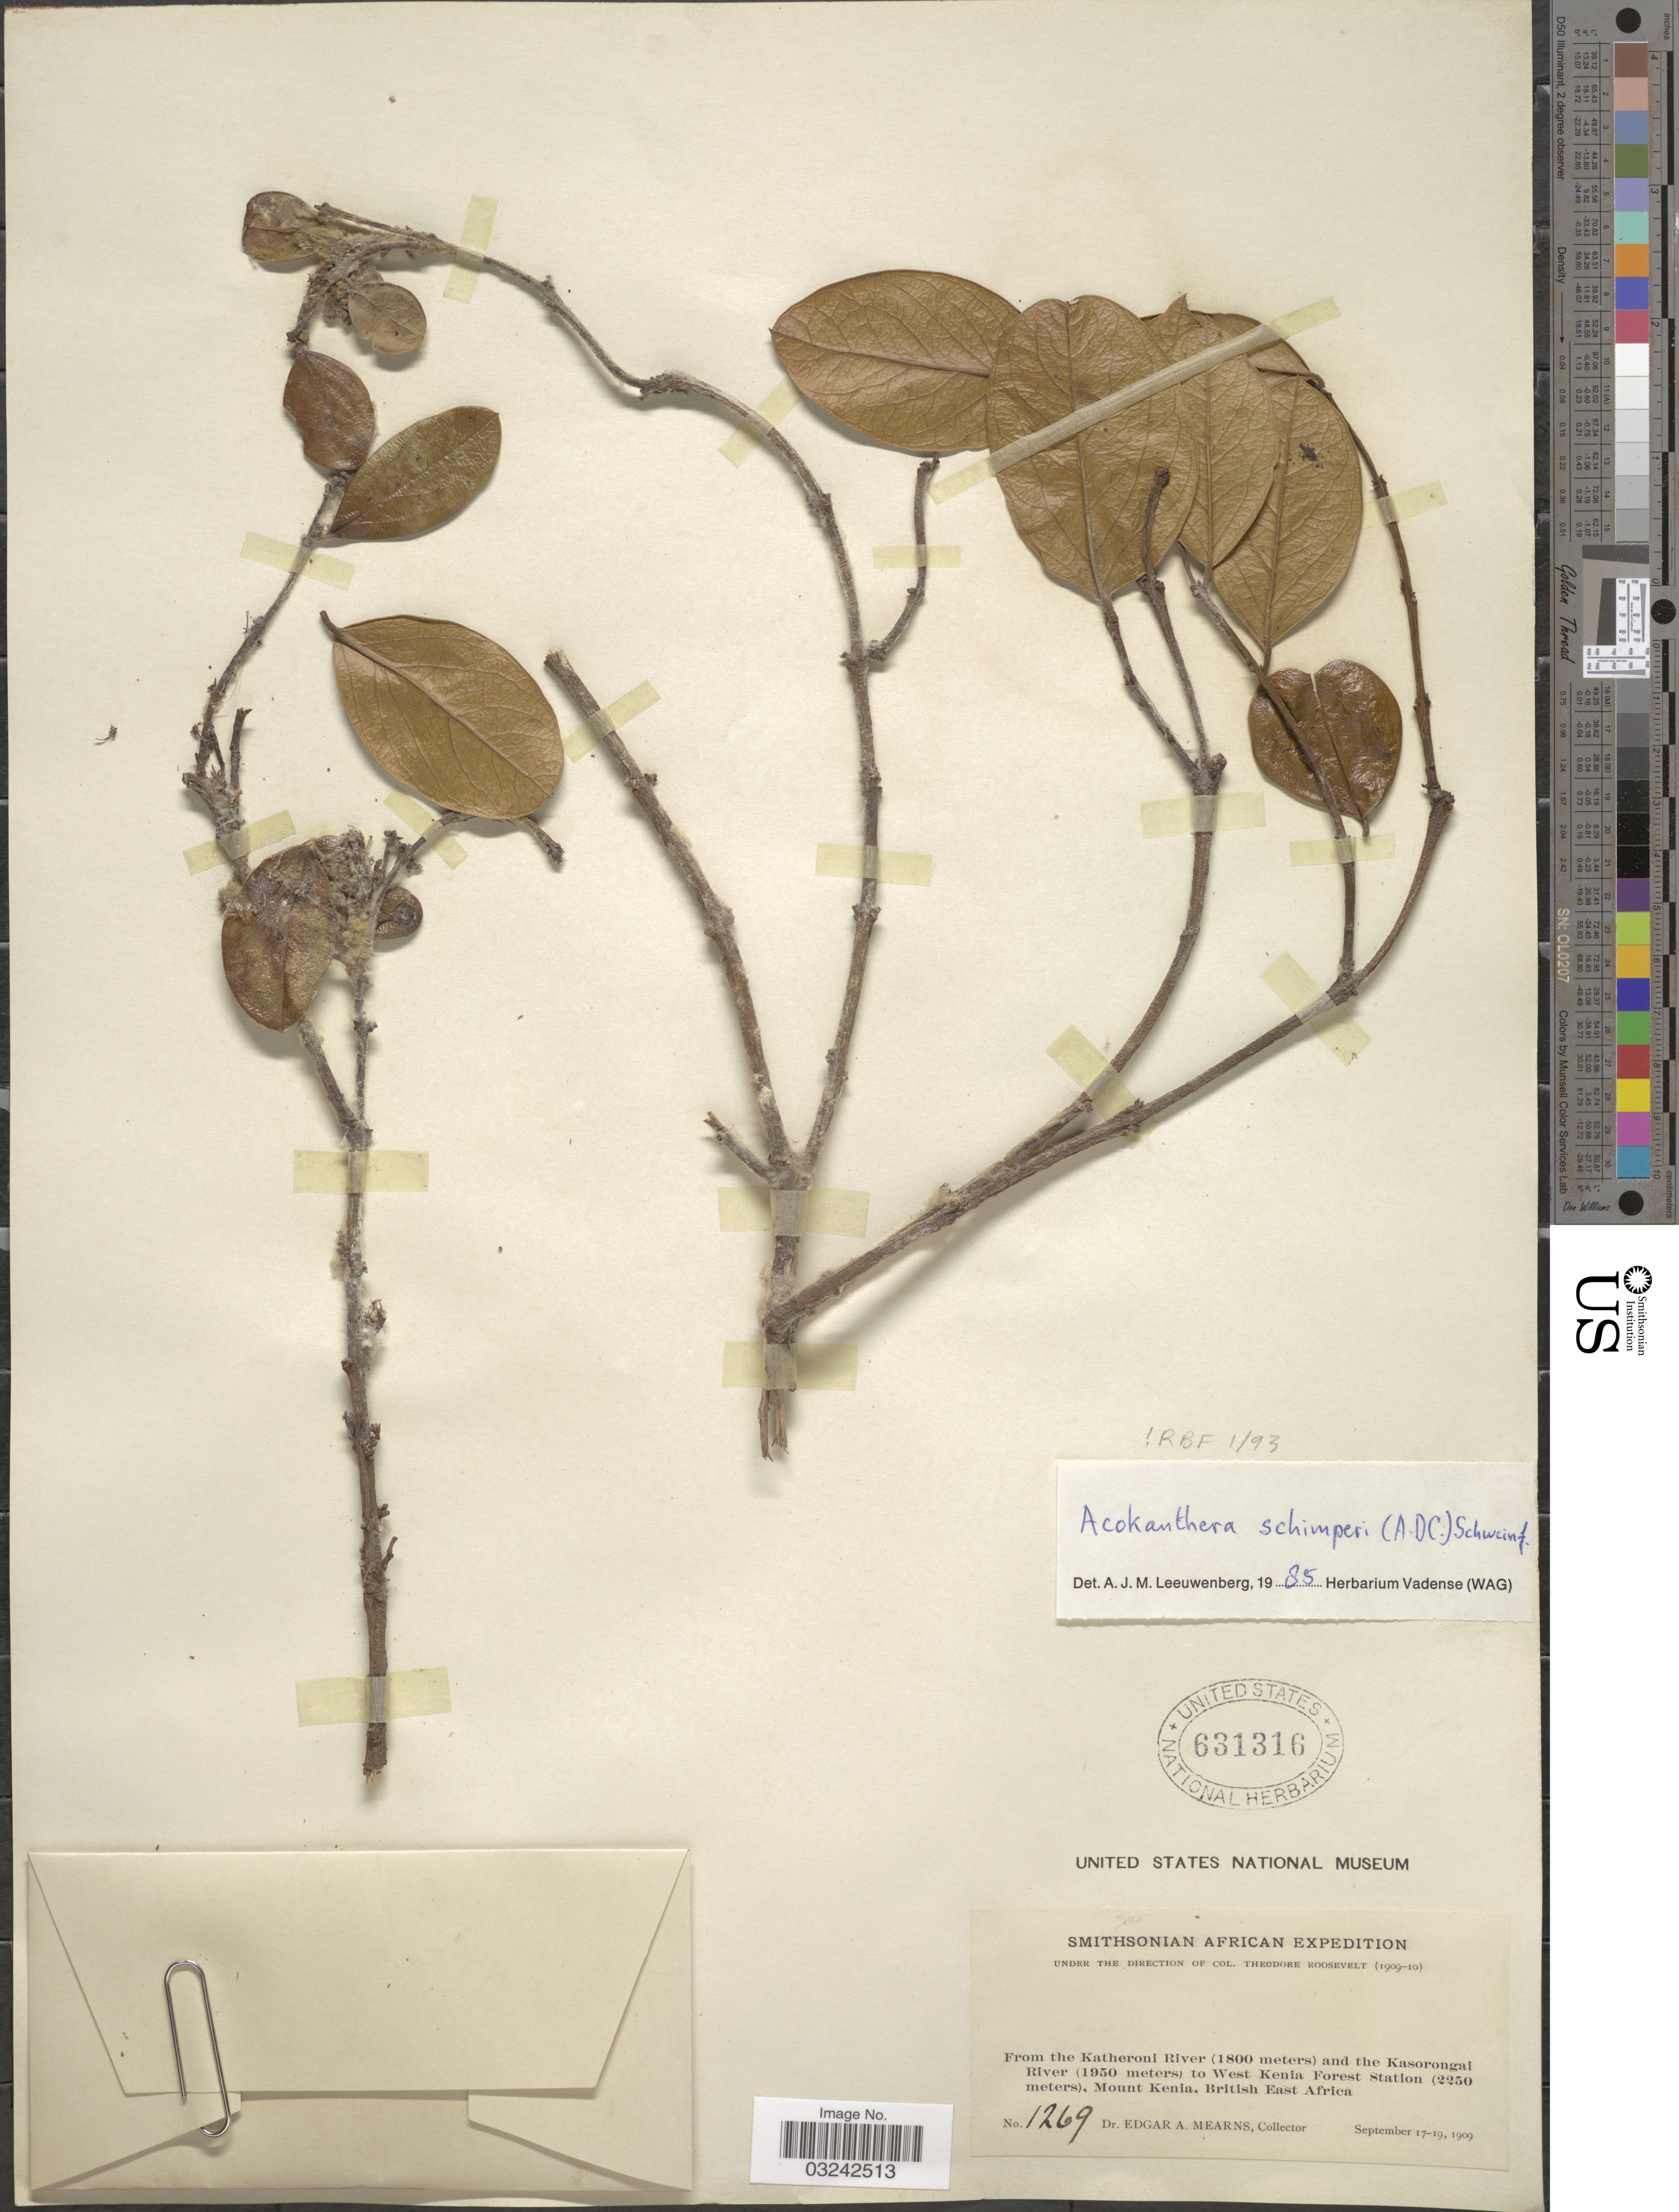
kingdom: Plantae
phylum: Tracheophyta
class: Magnoliopsida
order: Gentianales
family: Apocynaceae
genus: Acokanthera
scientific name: Acokanthera schimperi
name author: (DC.) Schweinf.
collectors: E. A. Mearns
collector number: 1269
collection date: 1909-09-17/1909-09-19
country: Kenya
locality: From the Katheroni River and the Kasorongai River to West Kenia Forest Station, Mount Kenia, British East Africa.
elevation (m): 1800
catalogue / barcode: US 631316